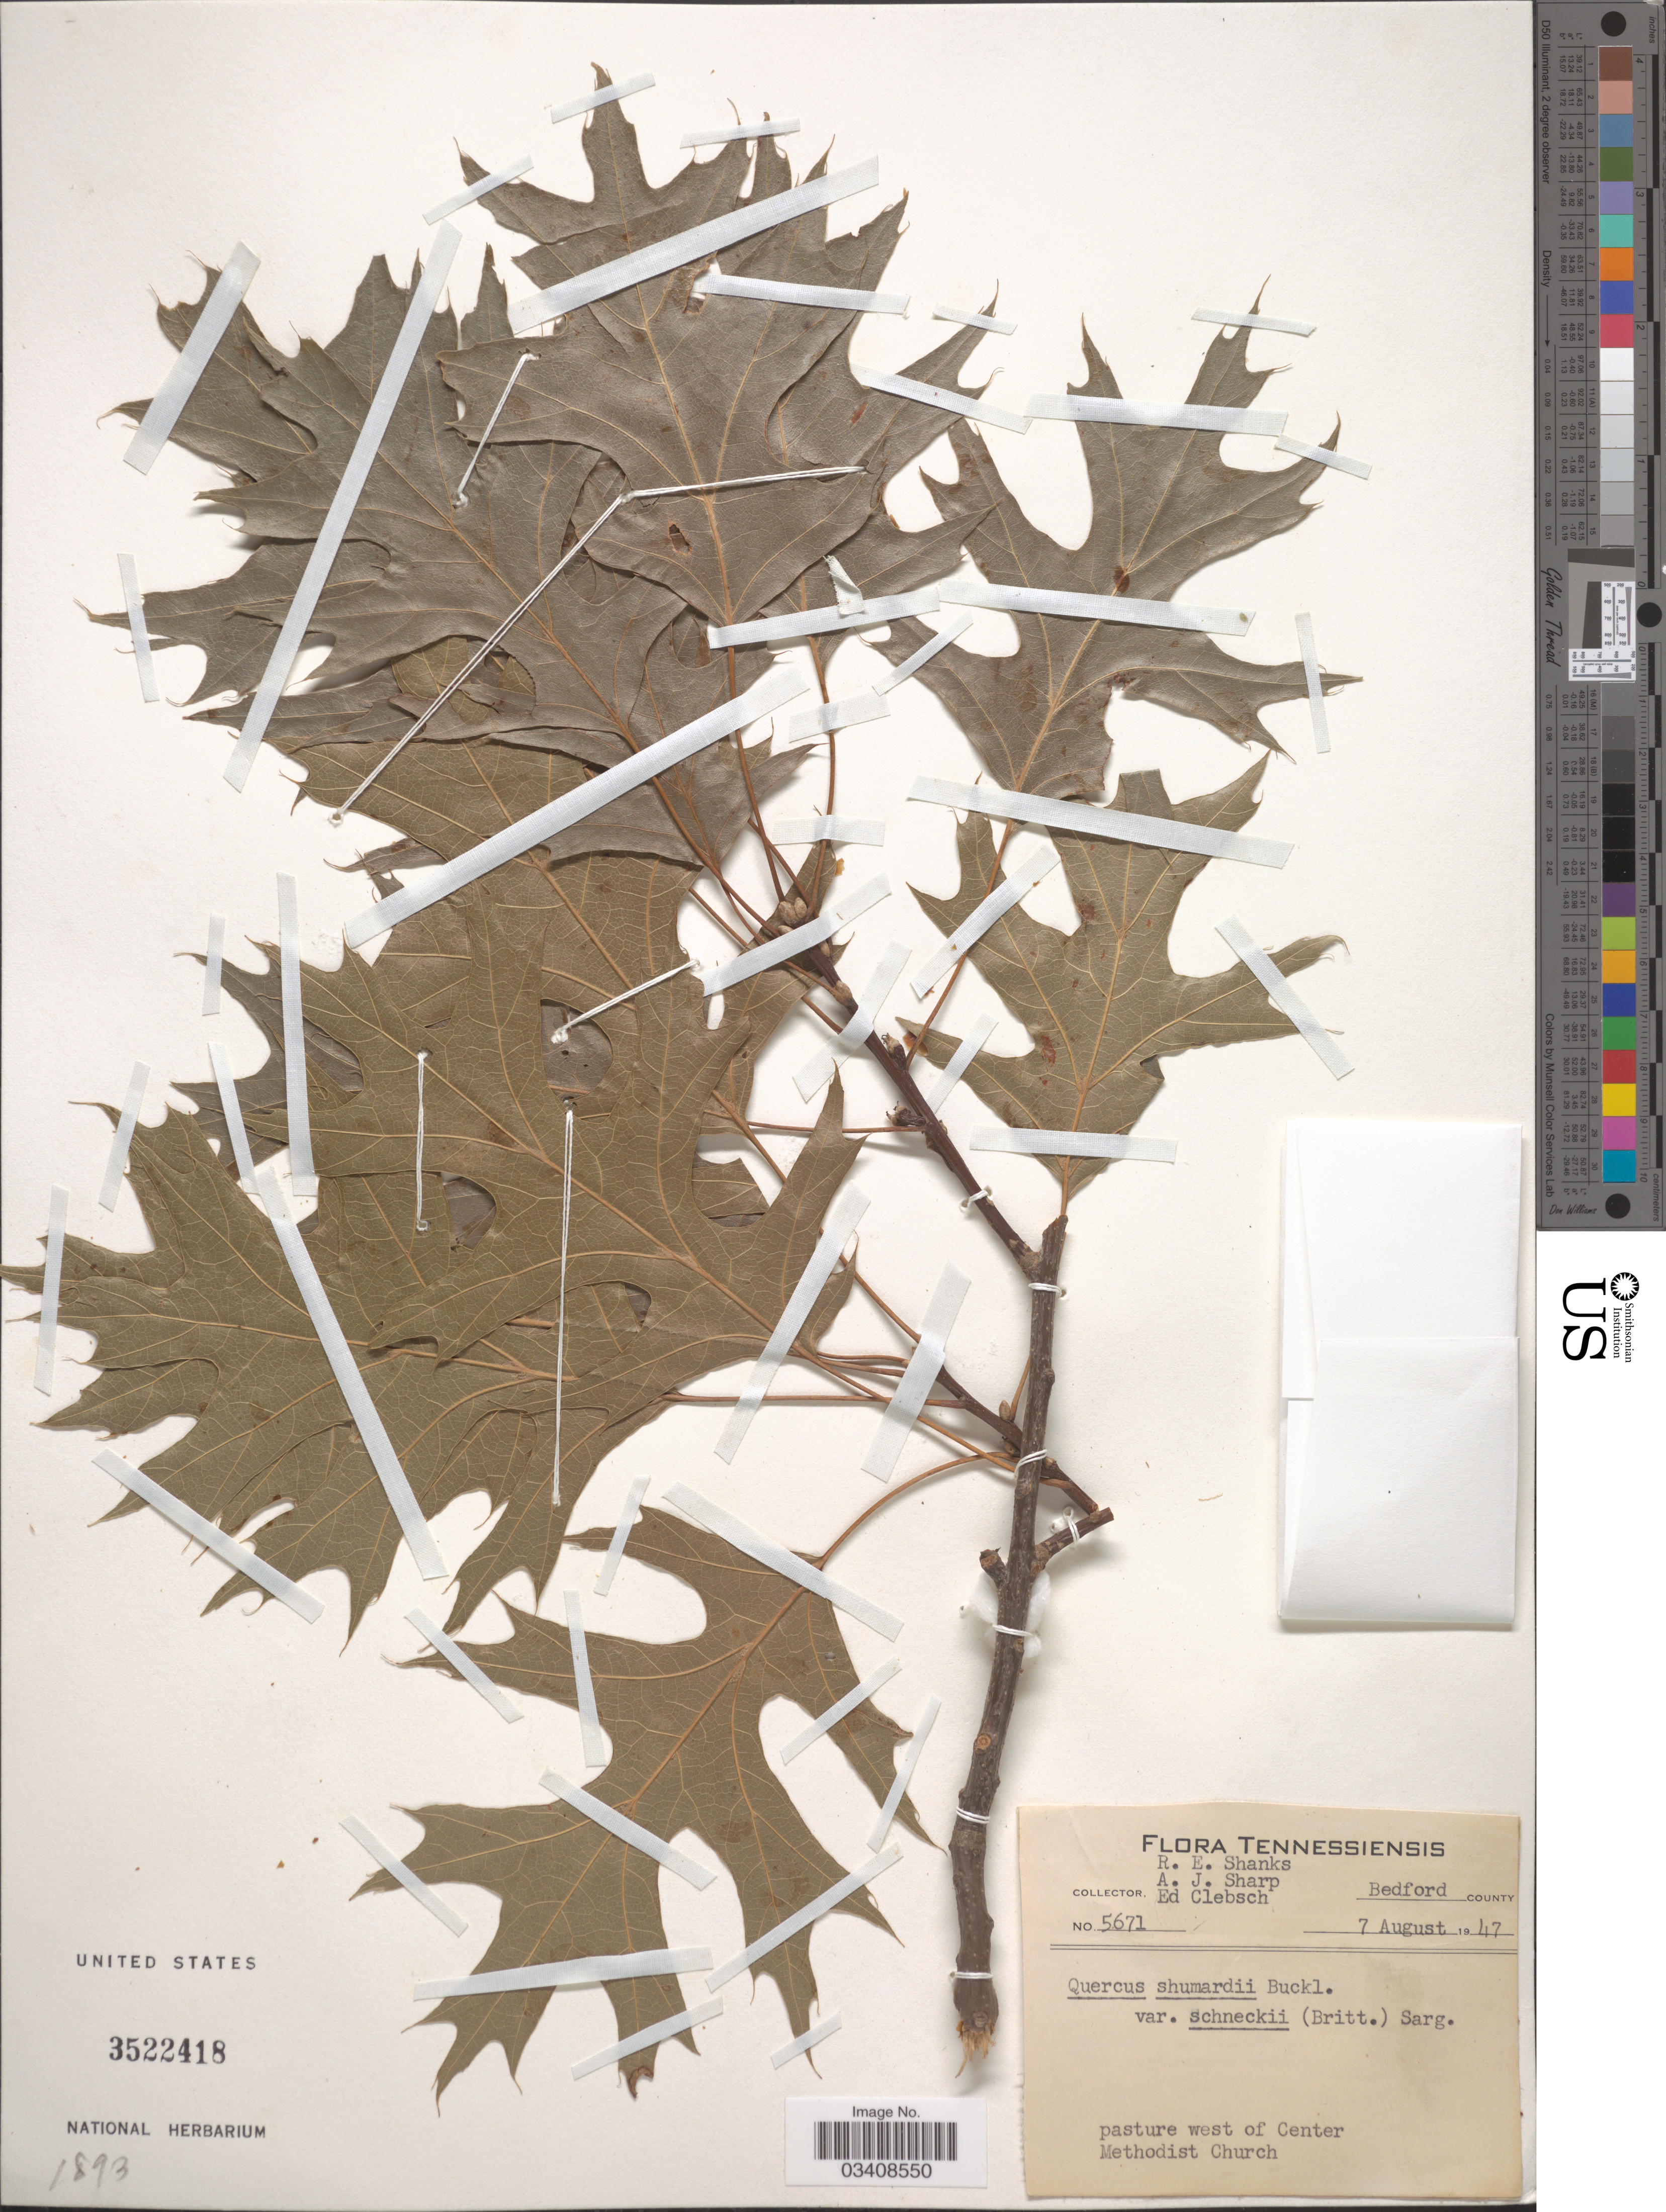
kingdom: Plantae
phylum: Tracheophyta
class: Magnoliopsida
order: Fagales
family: Fagaceae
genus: Quercus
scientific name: Quercus shumardii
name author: Buckley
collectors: R. Shanks, A. J. Sharp & E. Clebsch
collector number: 5671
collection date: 1947-08-07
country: United States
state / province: Tennessee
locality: Bedford County. Pasture west of Center Methodist Church.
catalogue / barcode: US 3522418